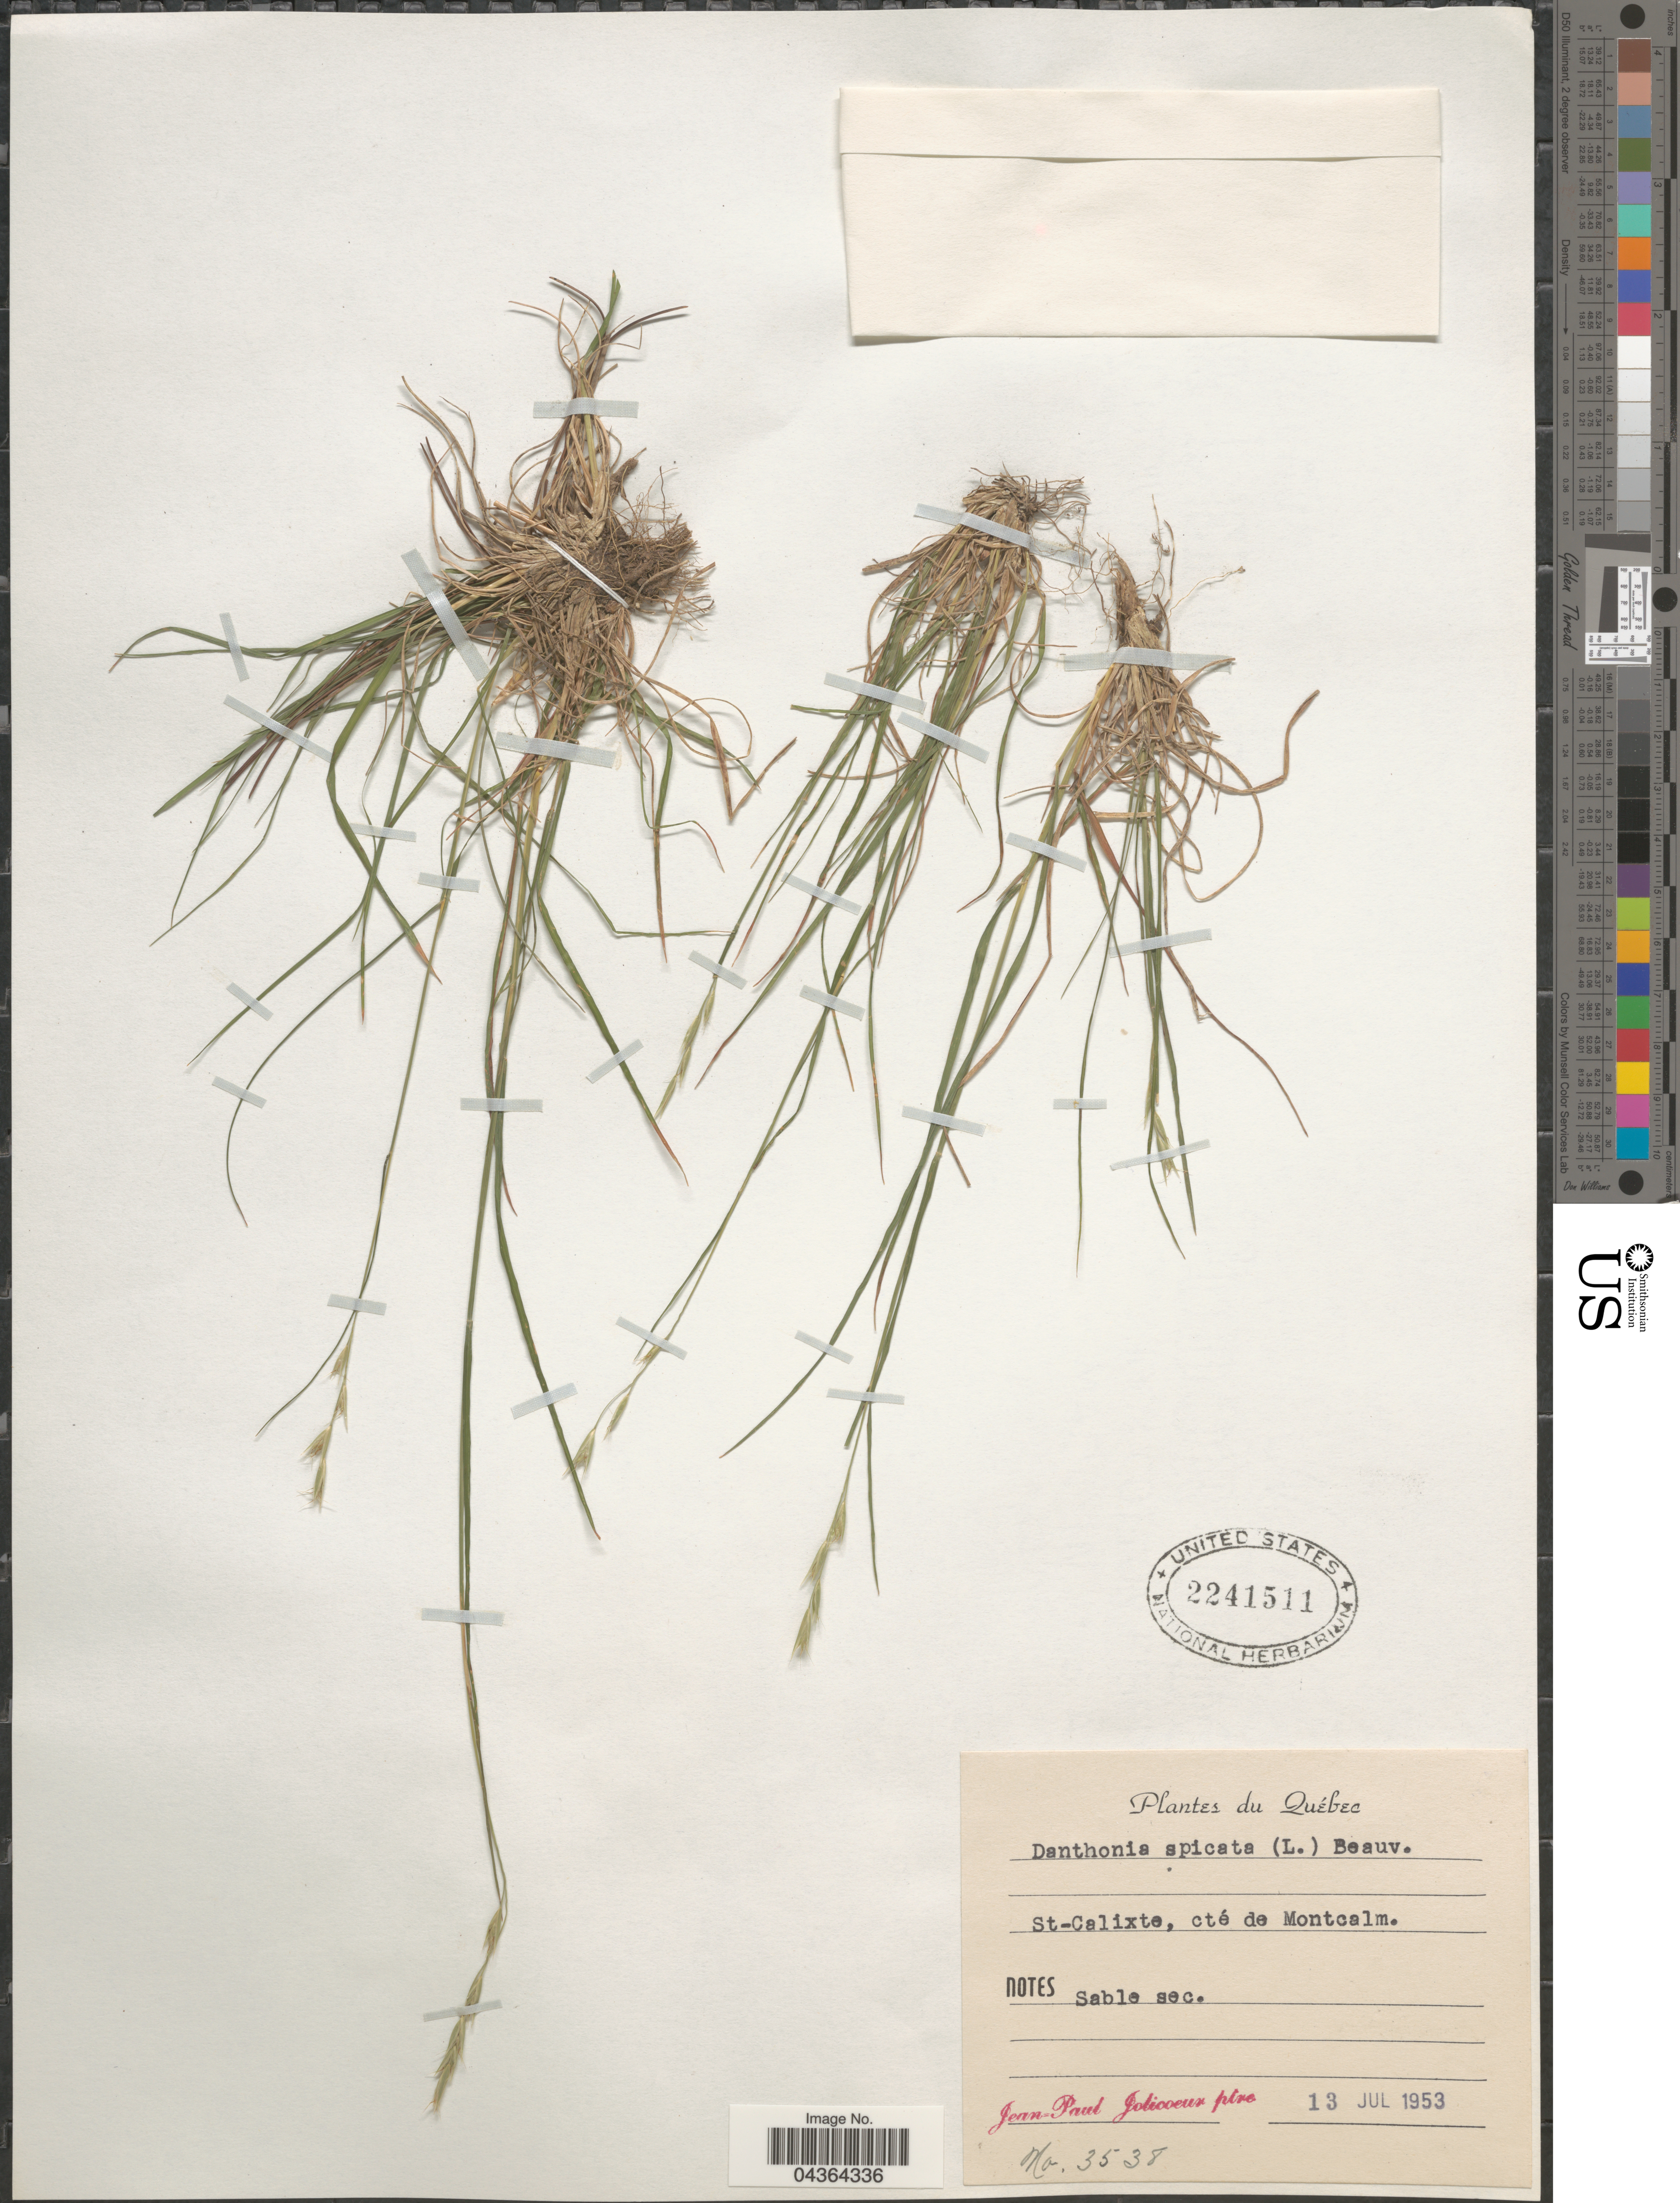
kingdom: Plantae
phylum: Tracheophyta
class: Liliopsida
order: Poales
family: Poaceae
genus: Danthonia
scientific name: Danthonia spicata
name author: (L.) P. Beauv. ex Roem. & Schult.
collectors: J. Jolicoeur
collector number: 3538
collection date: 1953-07-13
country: Canada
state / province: Quebec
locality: St-Calixte, cté de Montcalm.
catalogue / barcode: US 2241511